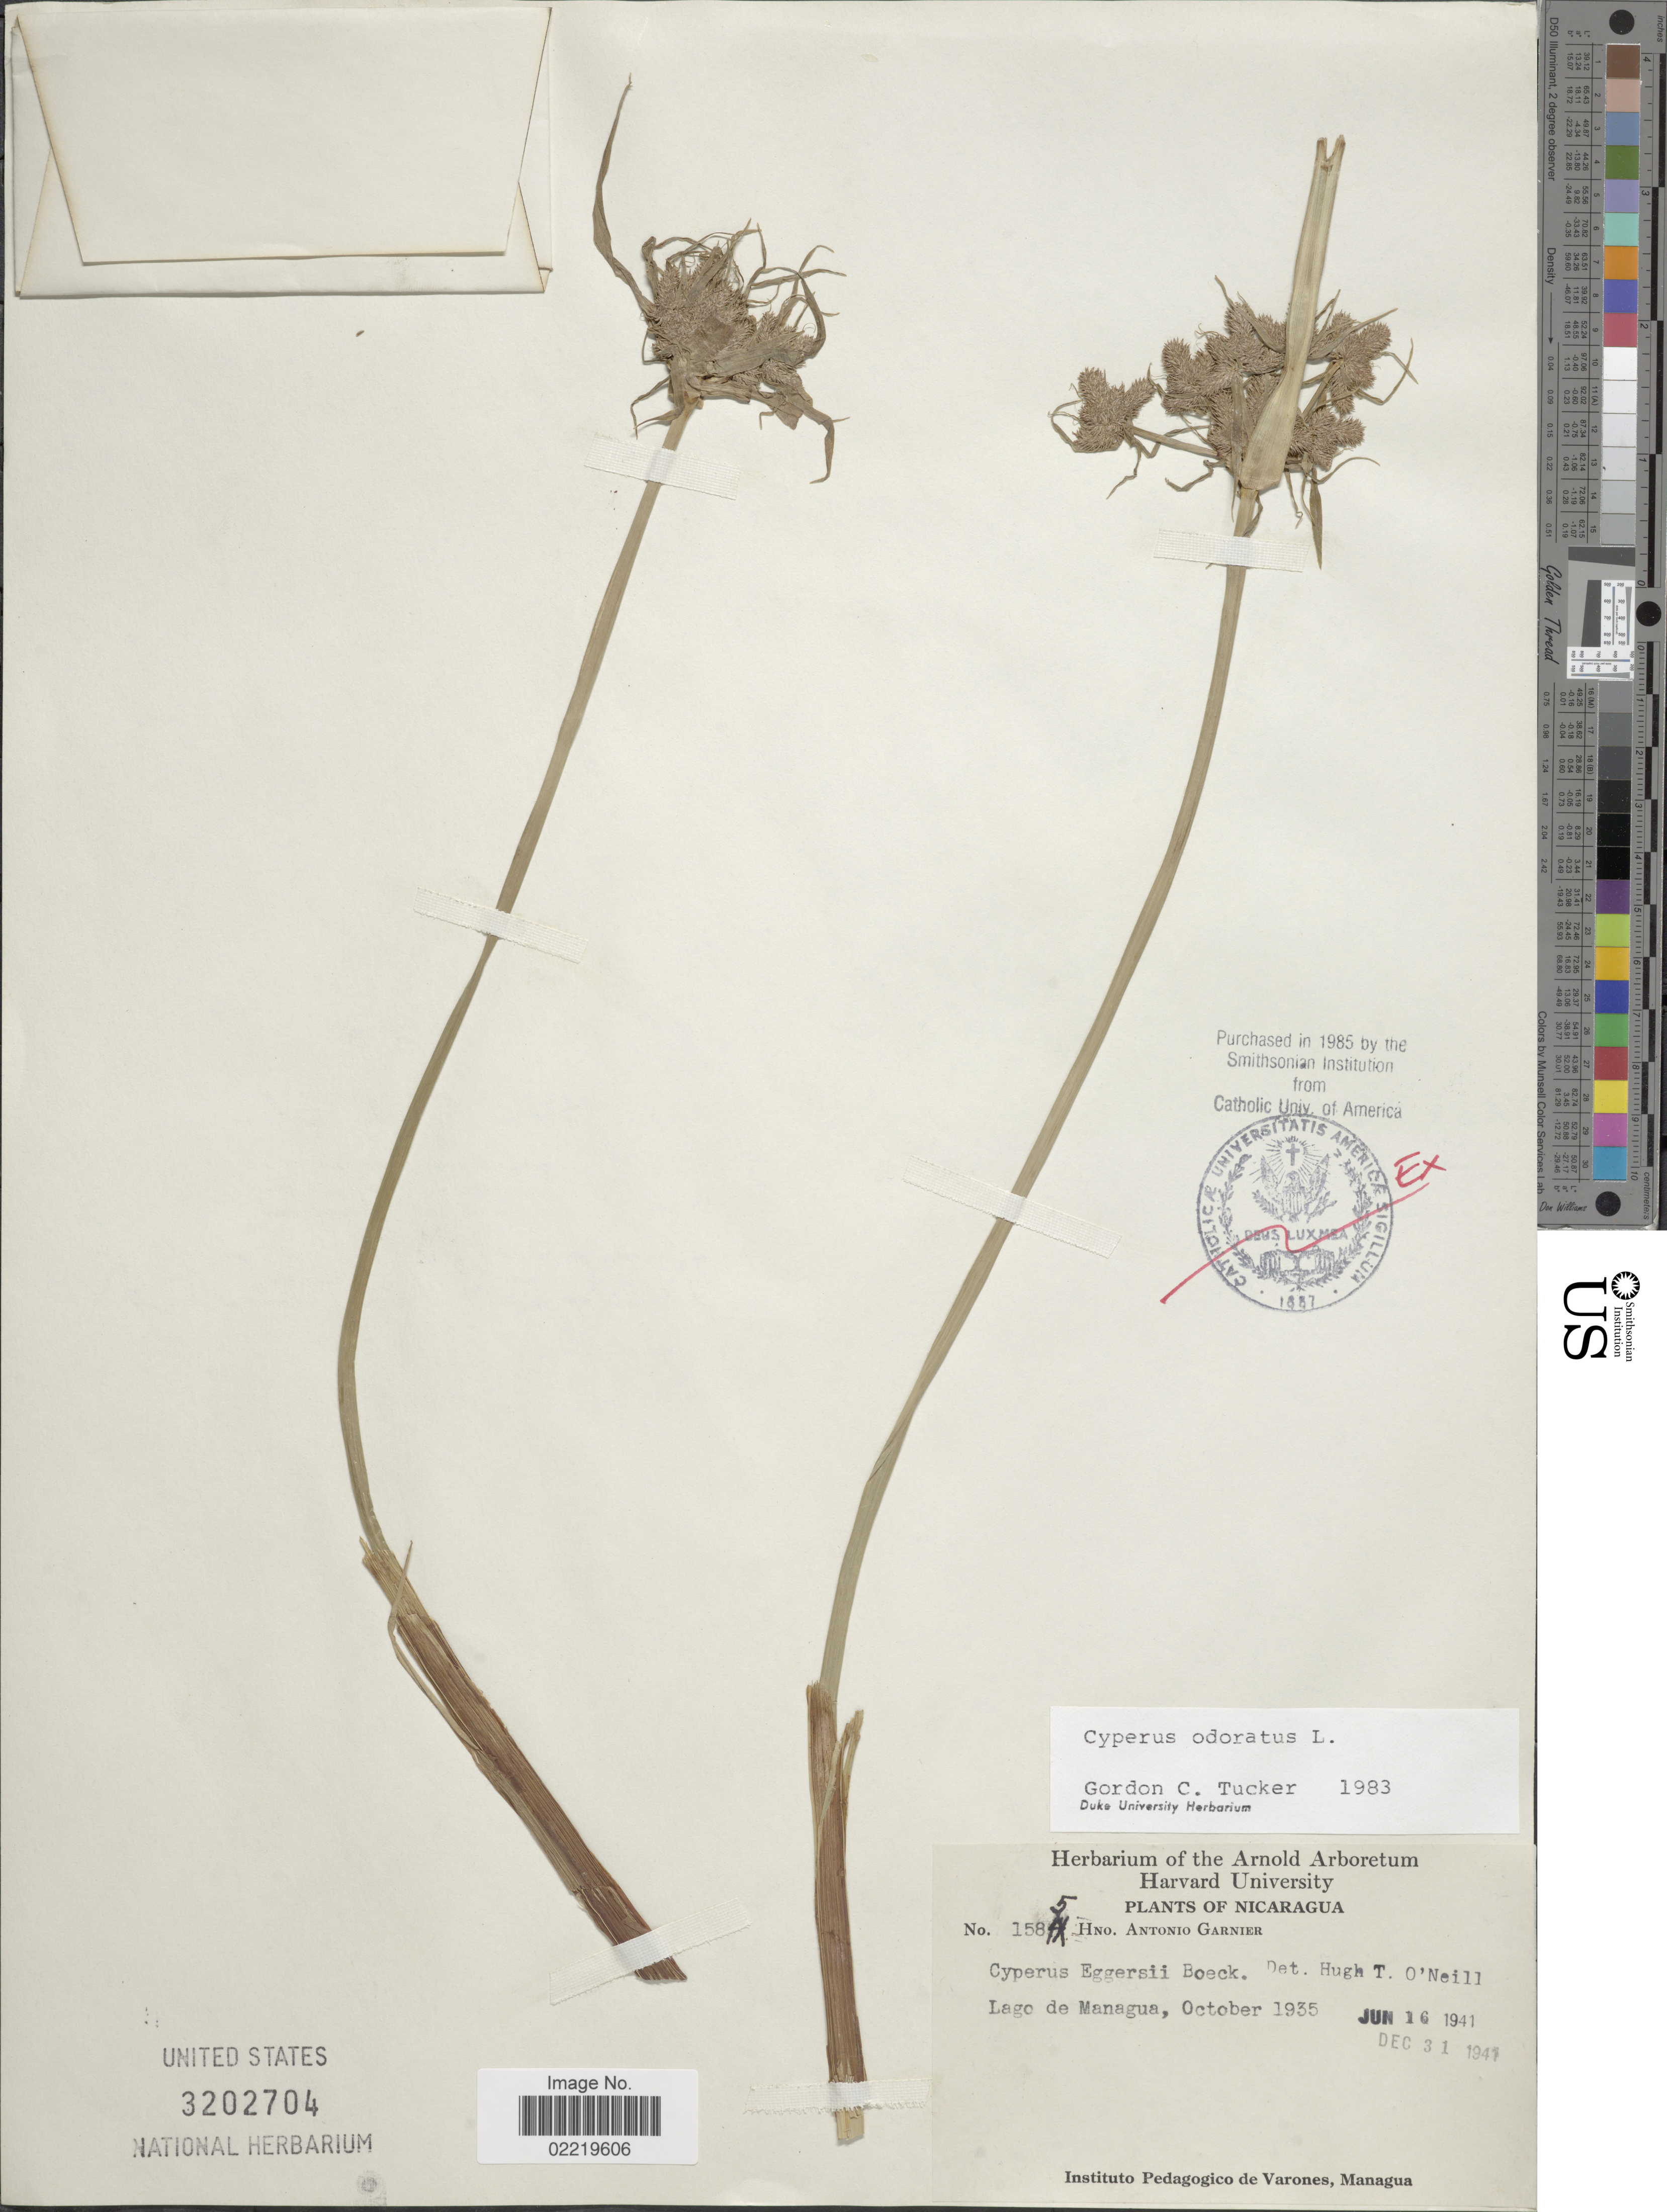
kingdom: Plantae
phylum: Tracheophyta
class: Liliopsida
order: Poales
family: Cyperaceae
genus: Cyperus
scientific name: Cyperus odoratus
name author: L.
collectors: Bro. A. Garnier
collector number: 1585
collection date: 1935-10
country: Nicaragua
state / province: Managua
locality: Lago de Managua.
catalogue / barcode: US 3202704